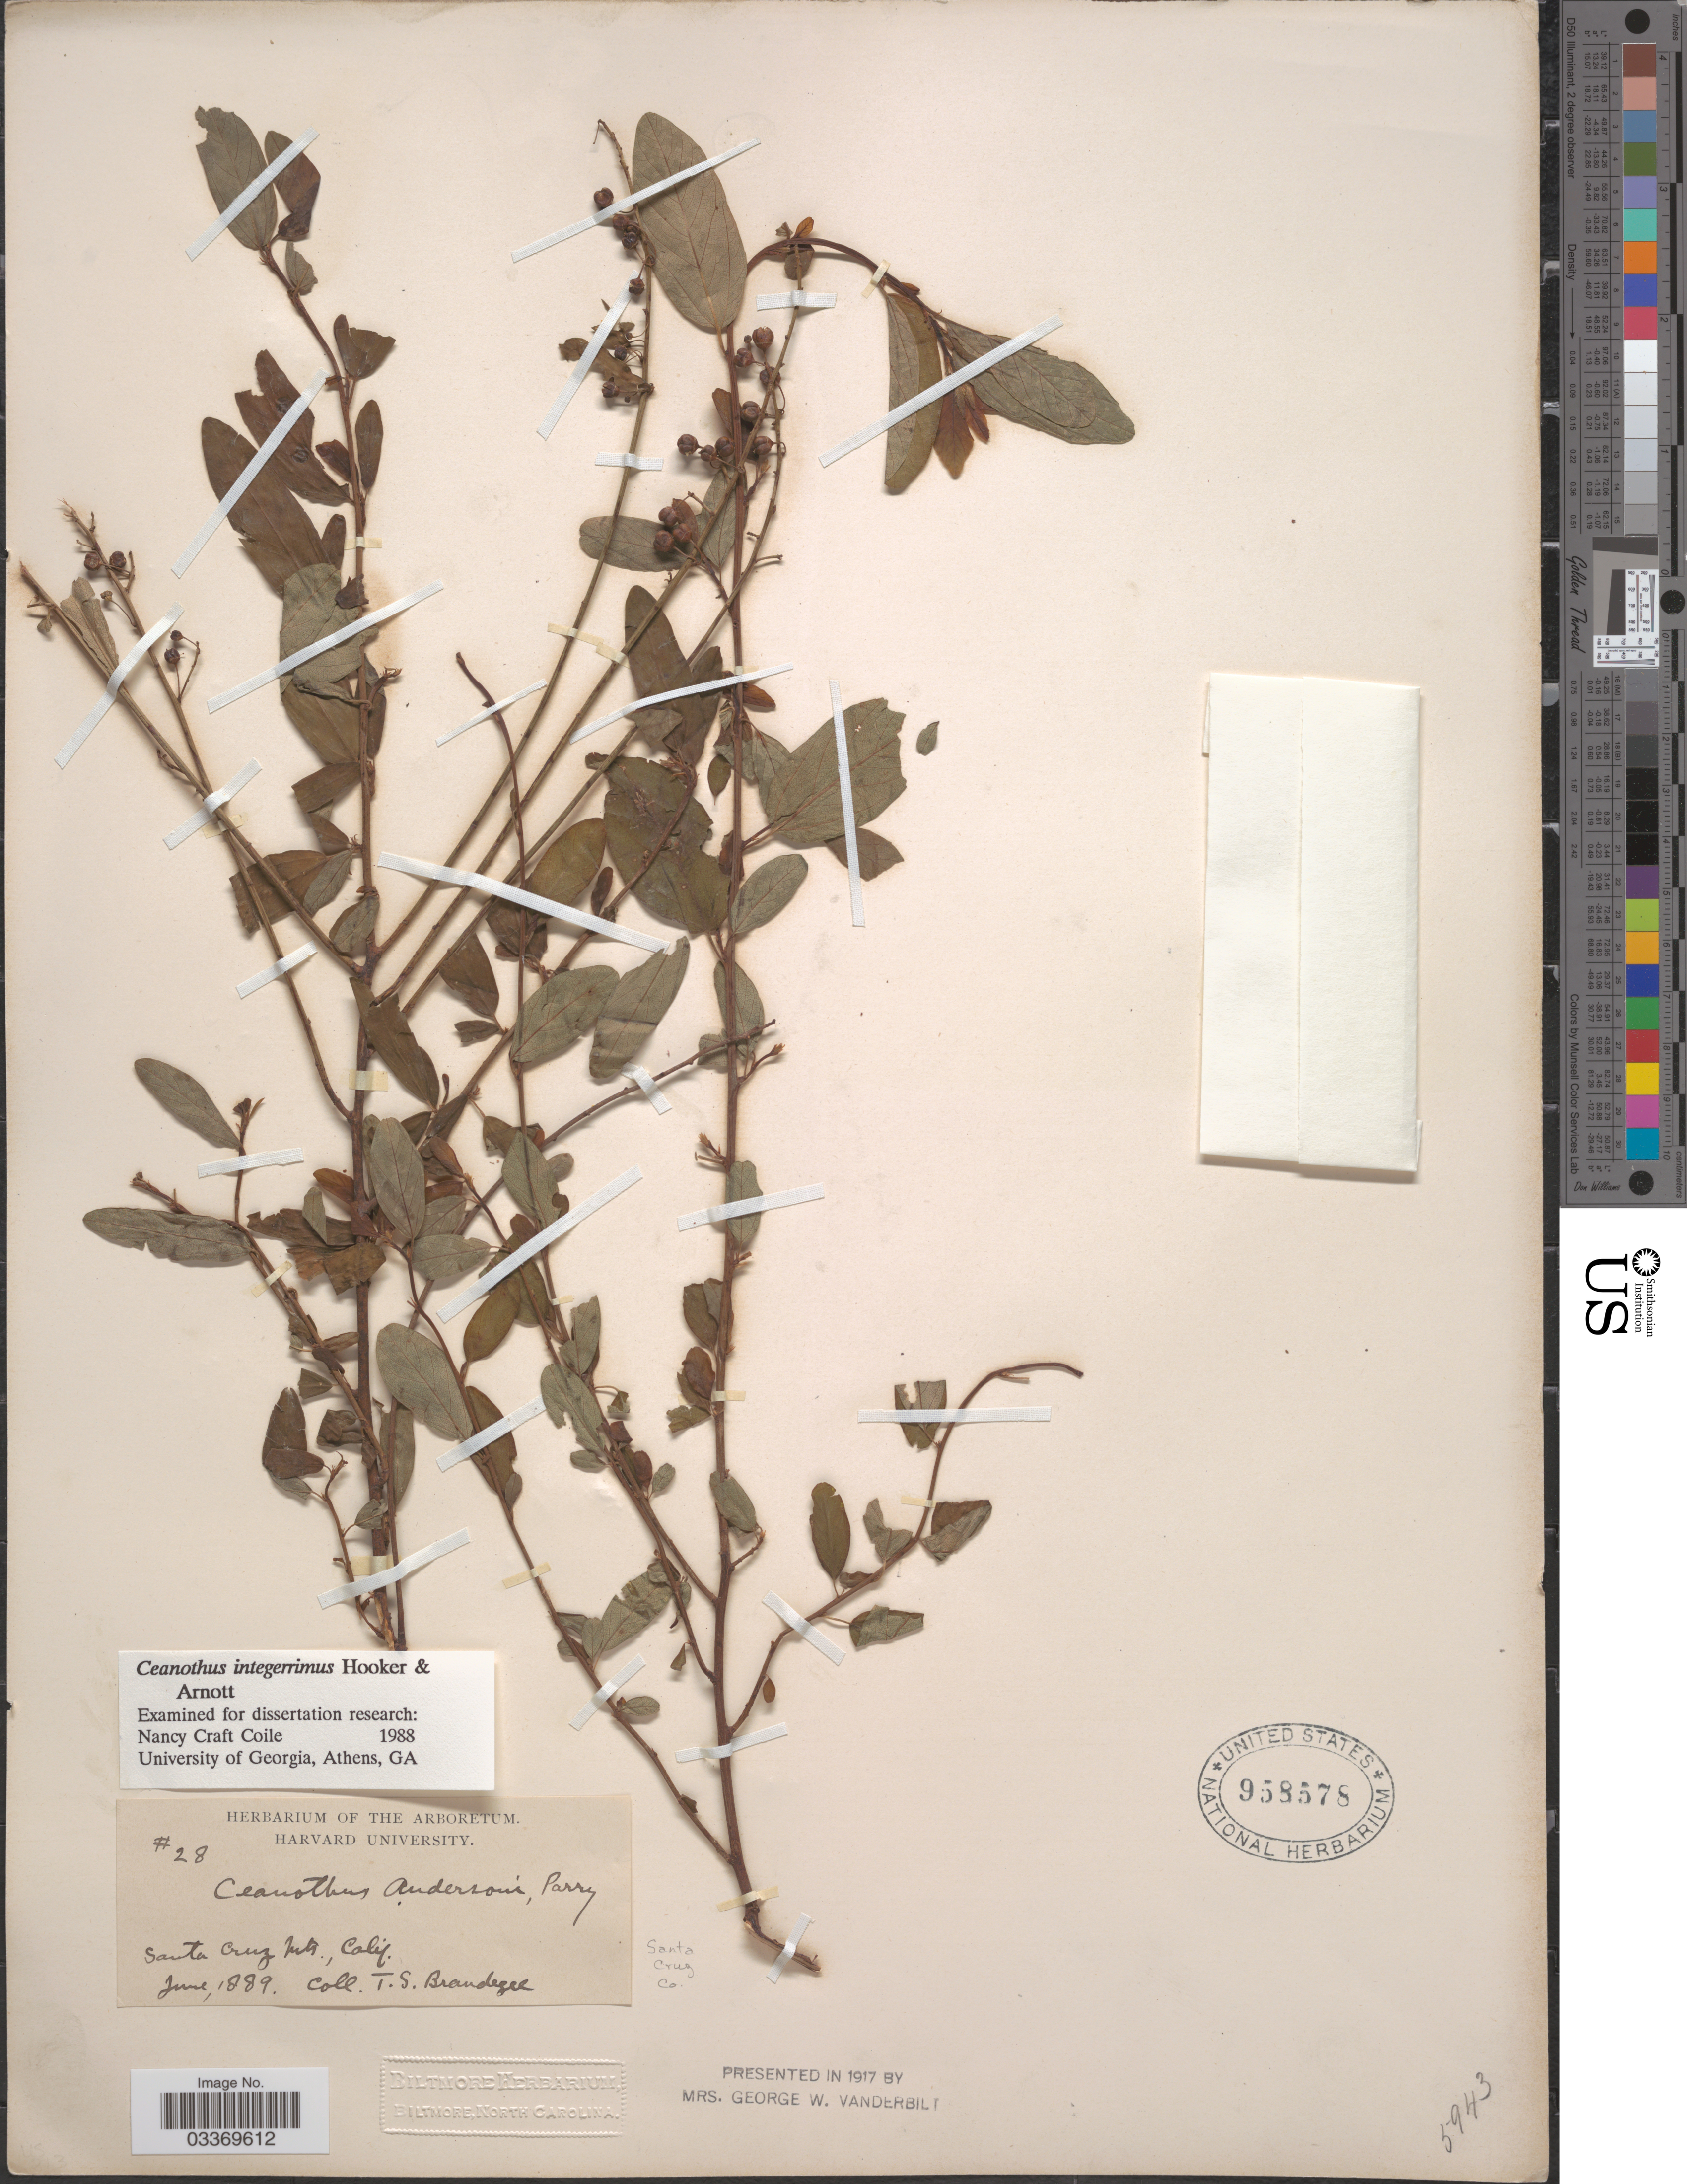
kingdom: Plantae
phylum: Tracheophyta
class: Magnoliopsida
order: Rosales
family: Rhamnaceae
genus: Ceanothus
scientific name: Ceanothus integerrimus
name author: Hook. & Arn.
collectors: T. S. Brandegee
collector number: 28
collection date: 1889-06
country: United States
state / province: California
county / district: Santa Cruz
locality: Santa Cruz Mts., Santa Cruz Co.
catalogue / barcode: US 958578